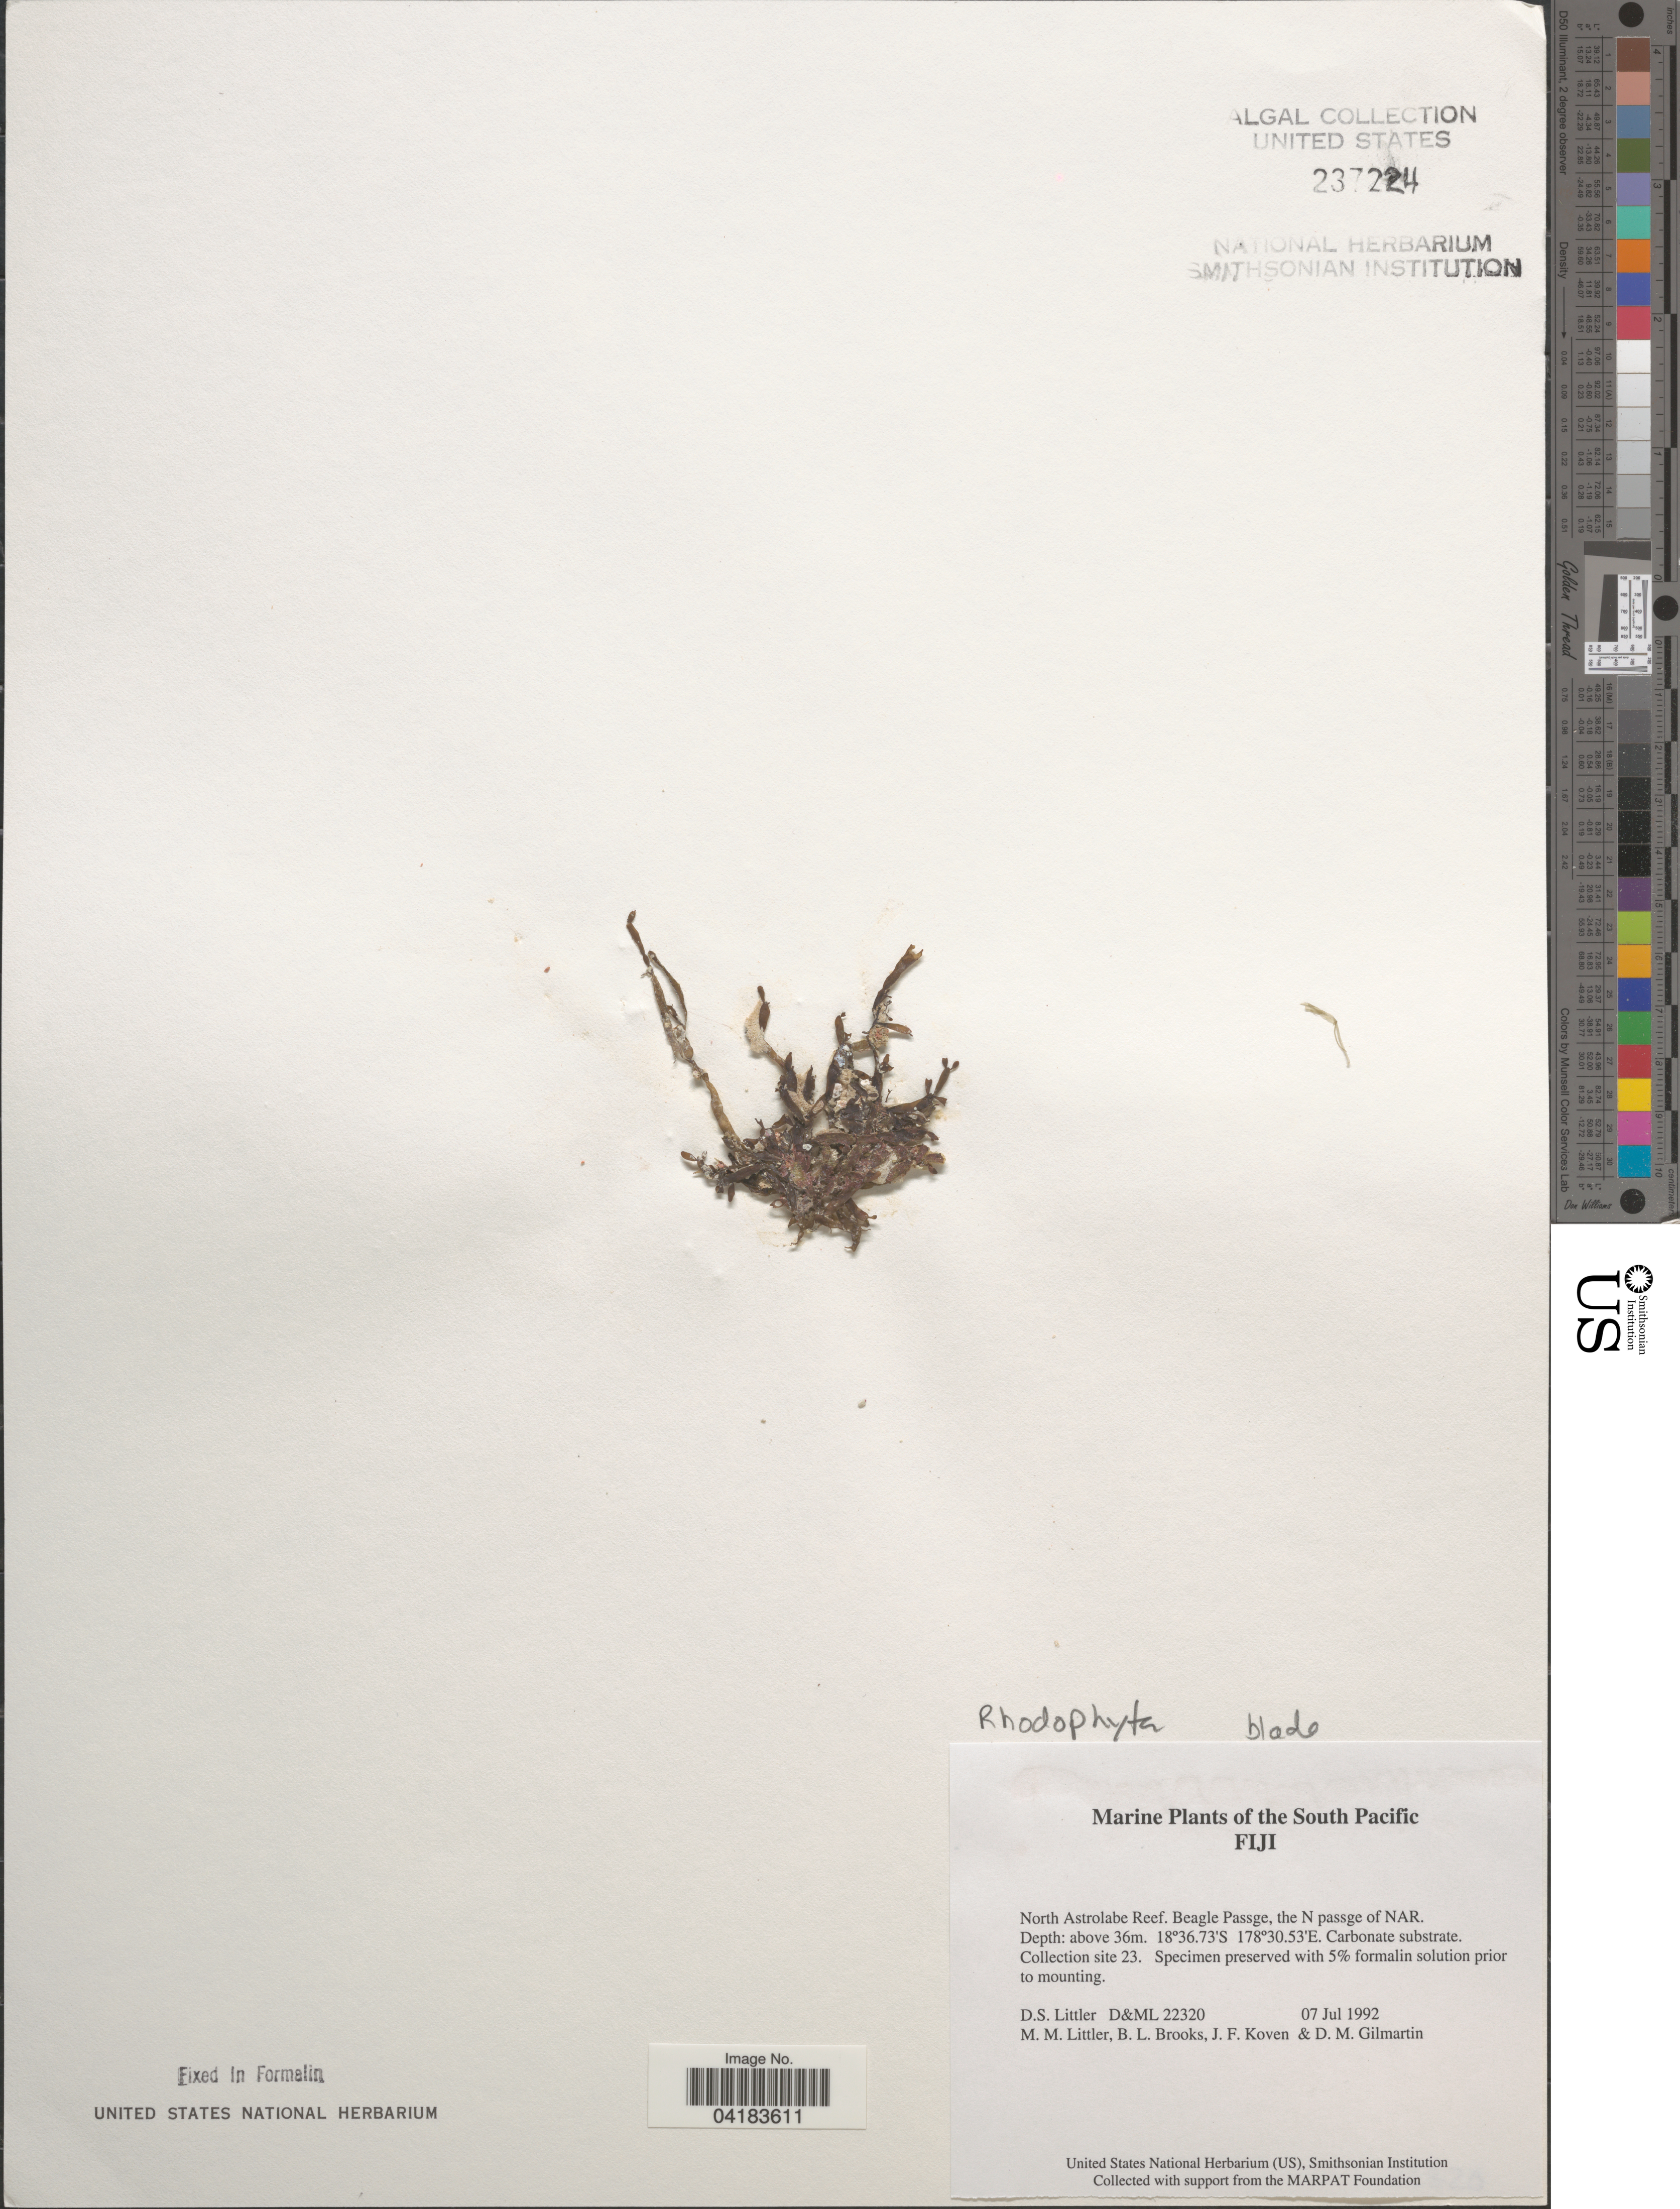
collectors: D. S. Littler, B. Brooks, J. Koven & D. Gilmartin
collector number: D&ML22320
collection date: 1992-07-07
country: Fiji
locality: North Astrolabe Reef. Beagle Passge, the N passge of NAR.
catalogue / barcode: US 237224